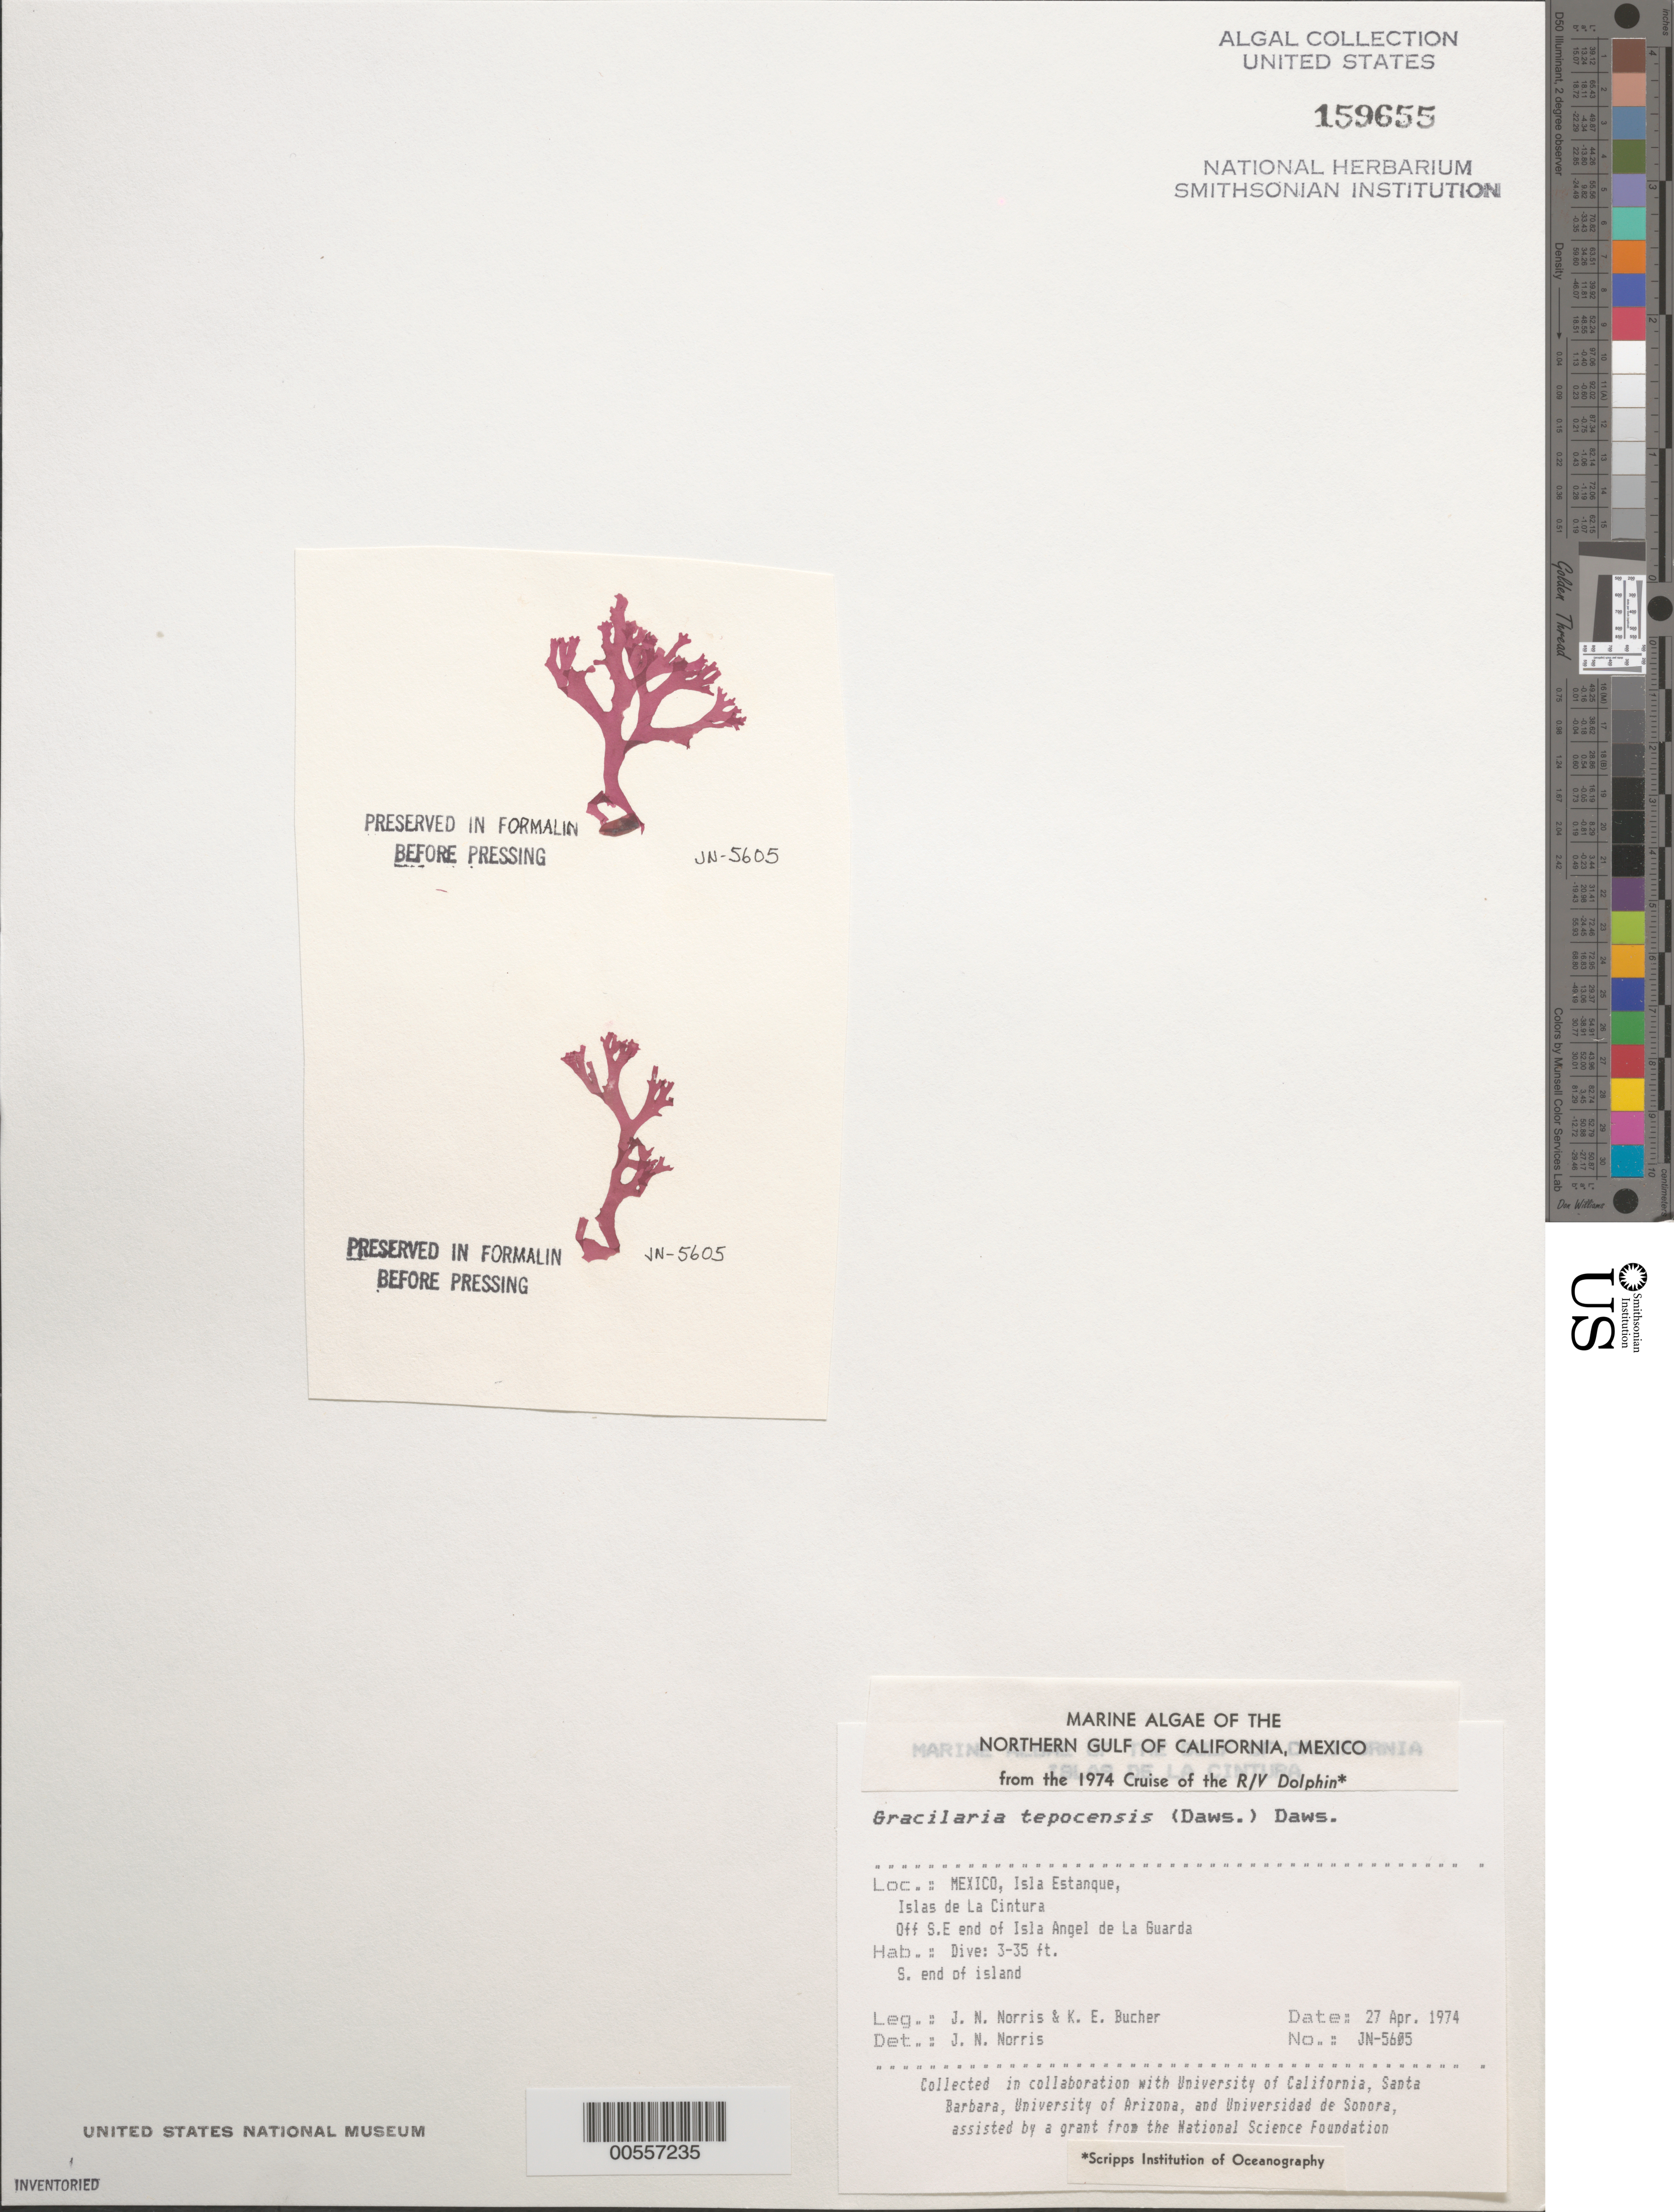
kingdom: Plantae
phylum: Rhodophyta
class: Florideophyceae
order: Gracilariales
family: Gracilariaceae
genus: Gracilaria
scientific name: Gracilaria tepocensis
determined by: Norris, James N.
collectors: J. N. Norris & K. E. Bucher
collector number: JN-5605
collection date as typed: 27 Apr 1974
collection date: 1974-04-27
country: Mexico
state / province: Baja California Norte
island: Isla Estanque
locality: Off Isla Angel de la Guarda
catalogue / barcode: US 159655